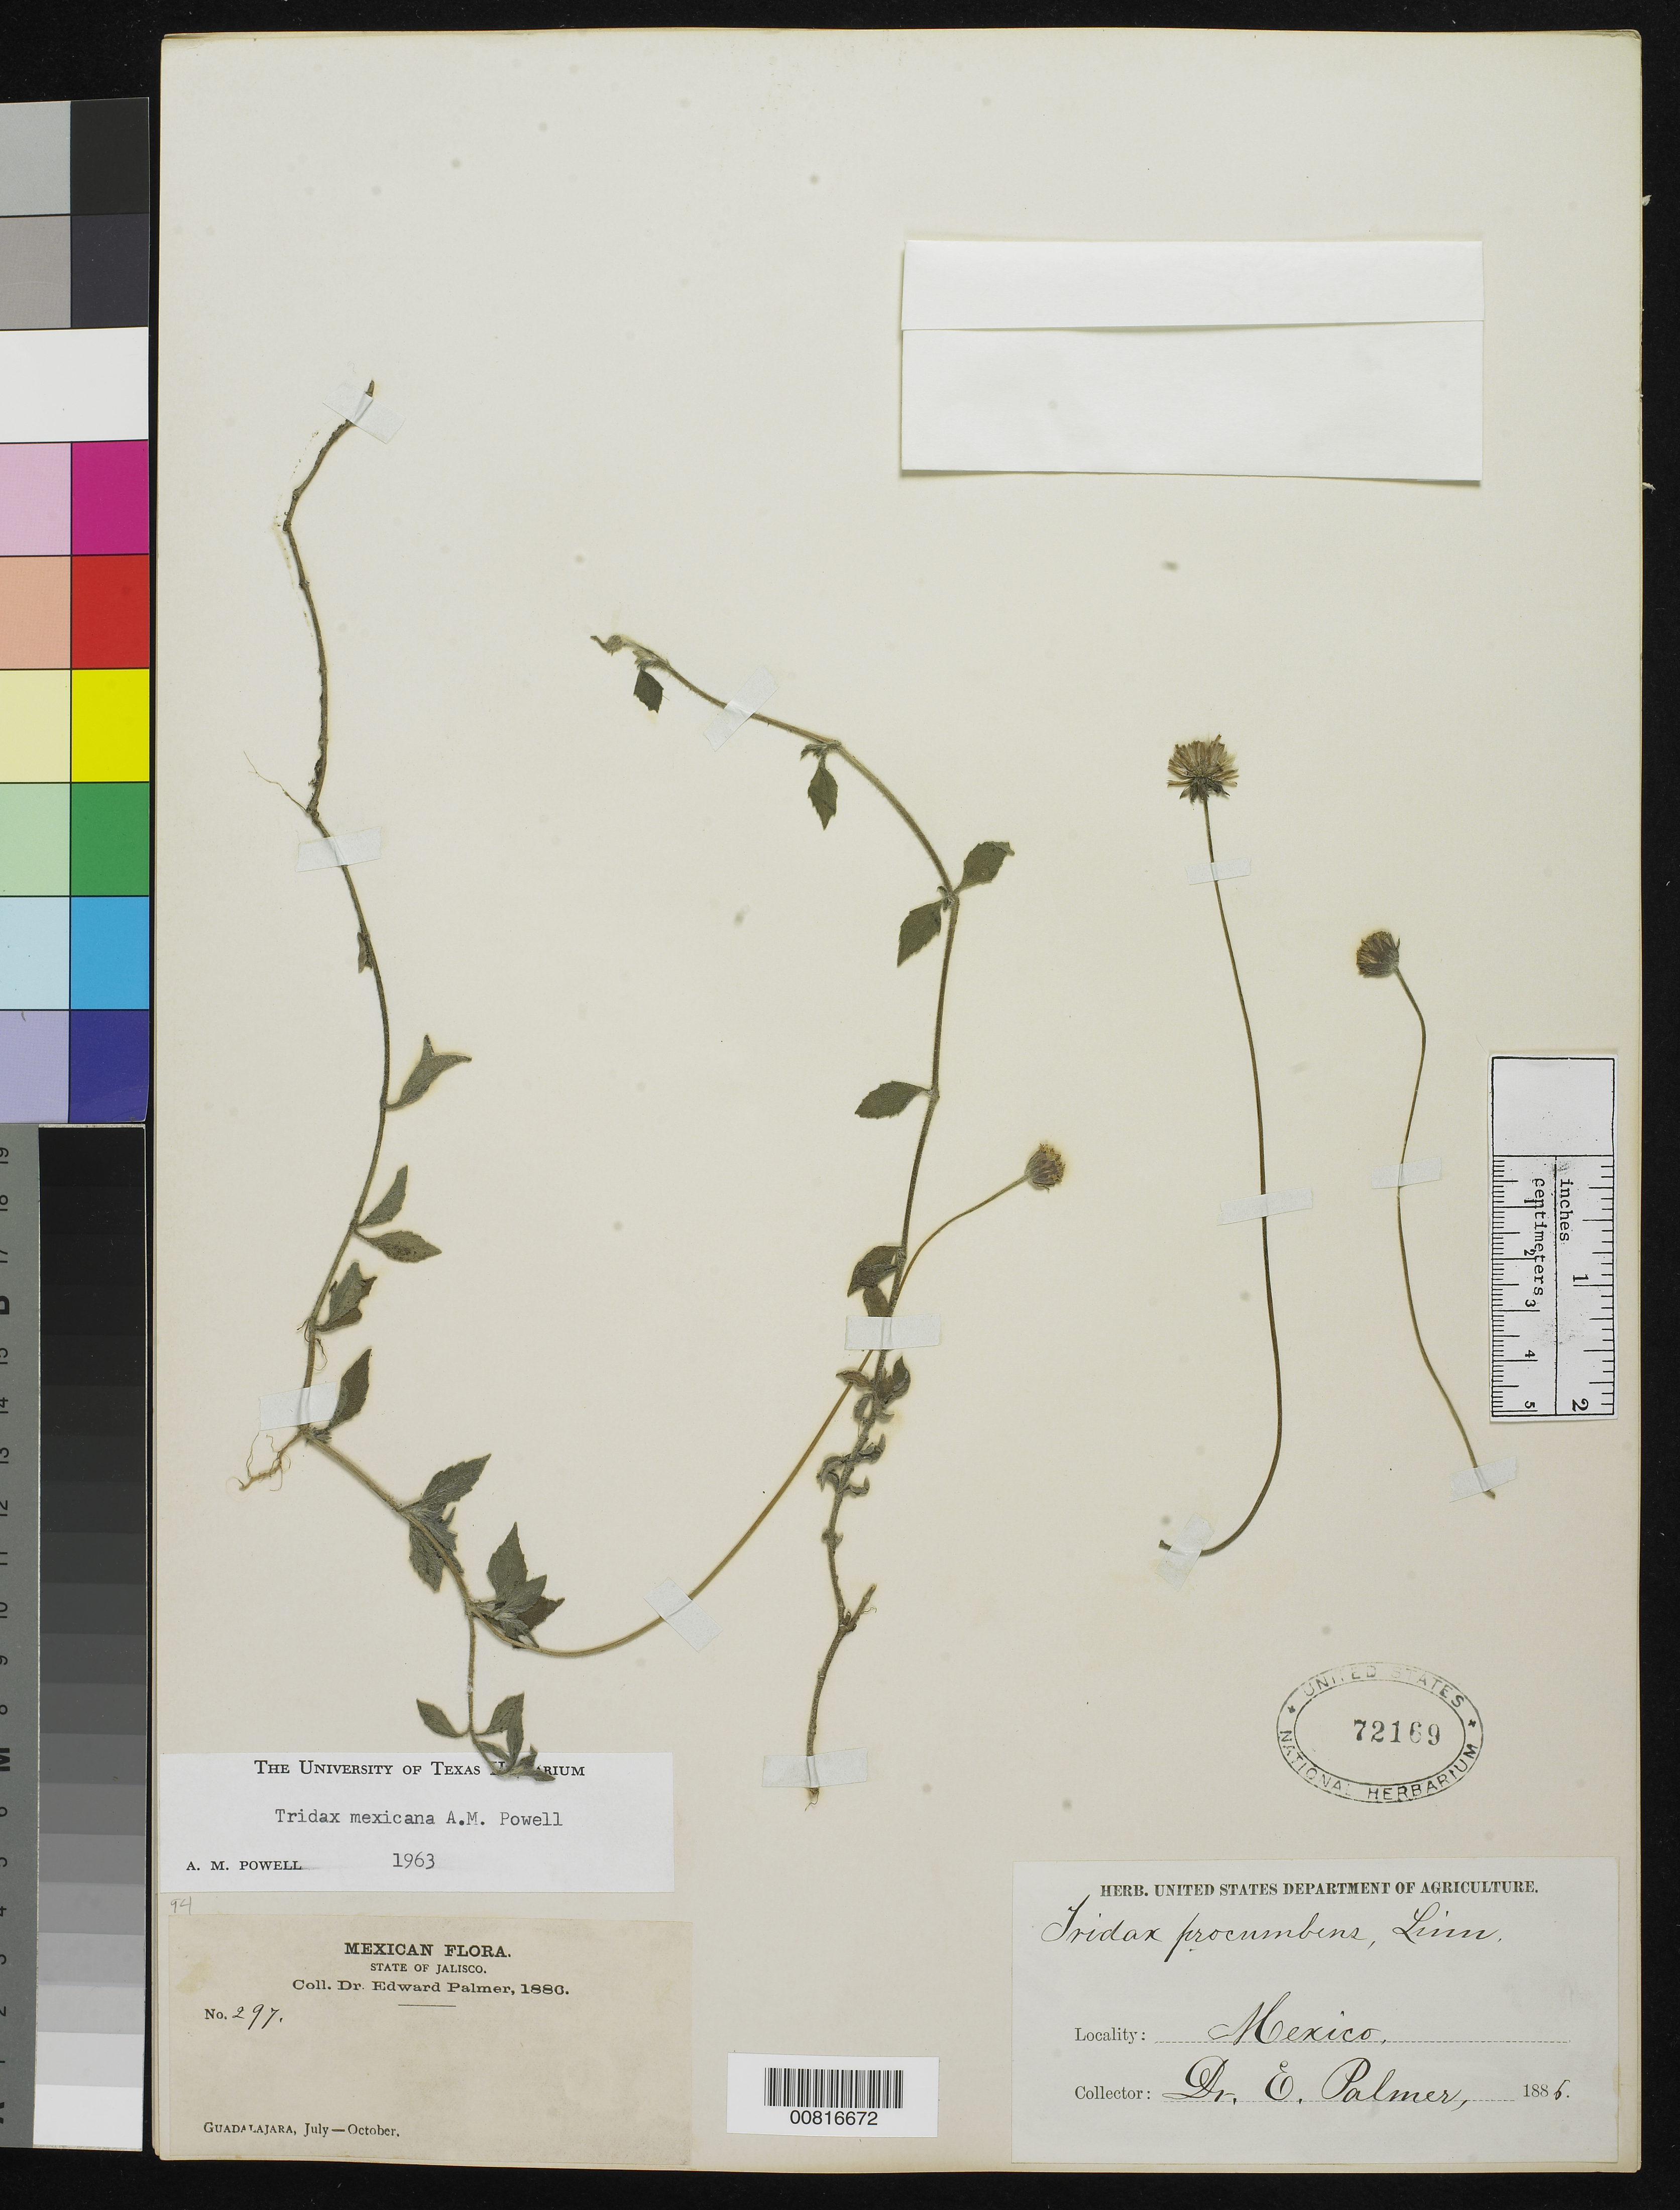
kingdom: Plantae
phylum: Tracheophyta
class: Magnoliopsida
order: Asterales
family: Asteraceae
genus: Tridax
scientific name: Tridax mexicana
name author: A.M. Powell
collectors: E. Palmer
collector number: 297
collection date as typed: Jul 1886 to -- Oct 1886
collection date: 1886-07/1886-10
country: Mexico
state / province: Jalisco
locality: Guadalajara, Jalisco.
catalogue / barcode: US 72169